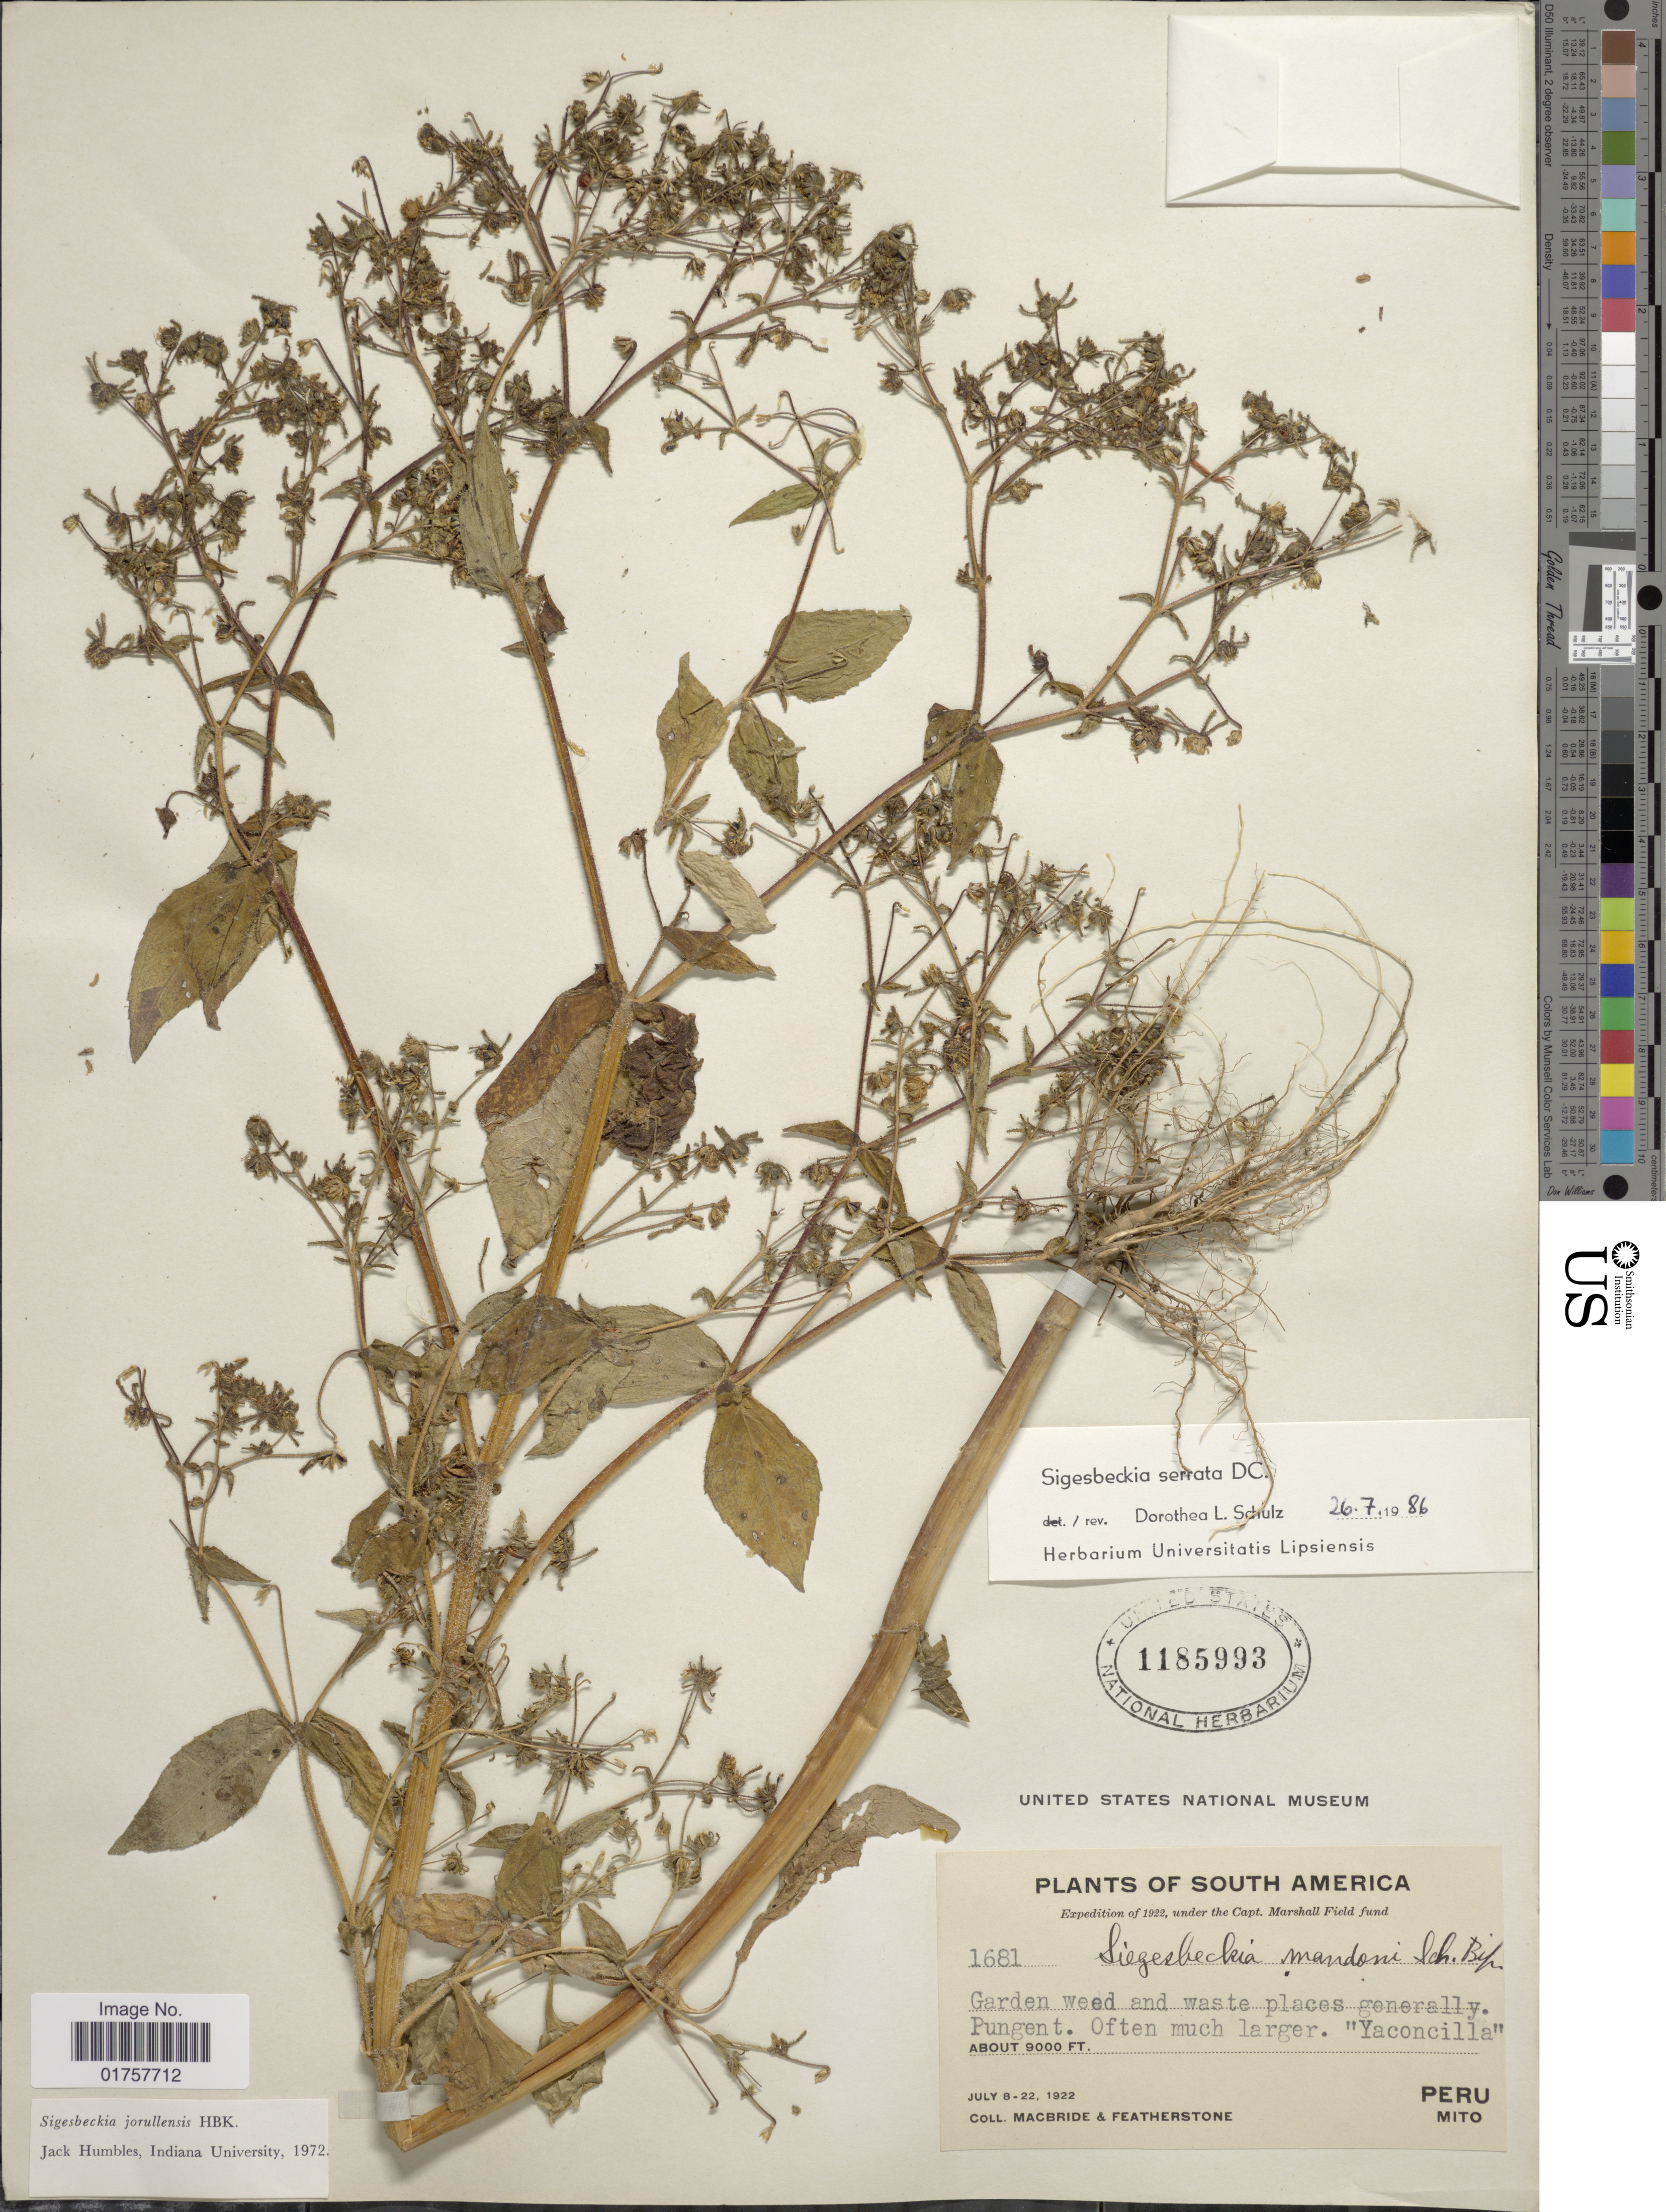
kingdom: Plantae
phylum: Tracheophyta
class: Magnoliopsida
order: Asterales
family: Asteraceae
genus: Sigesbeckia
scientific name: Sigesbeckia serrata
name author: DC.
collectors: Macbride, -- & -. Featherstone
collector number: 1681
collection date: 1922-07-09/1922-07-22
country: Peru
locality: Mito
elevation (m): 2743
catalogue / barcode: US 1185993